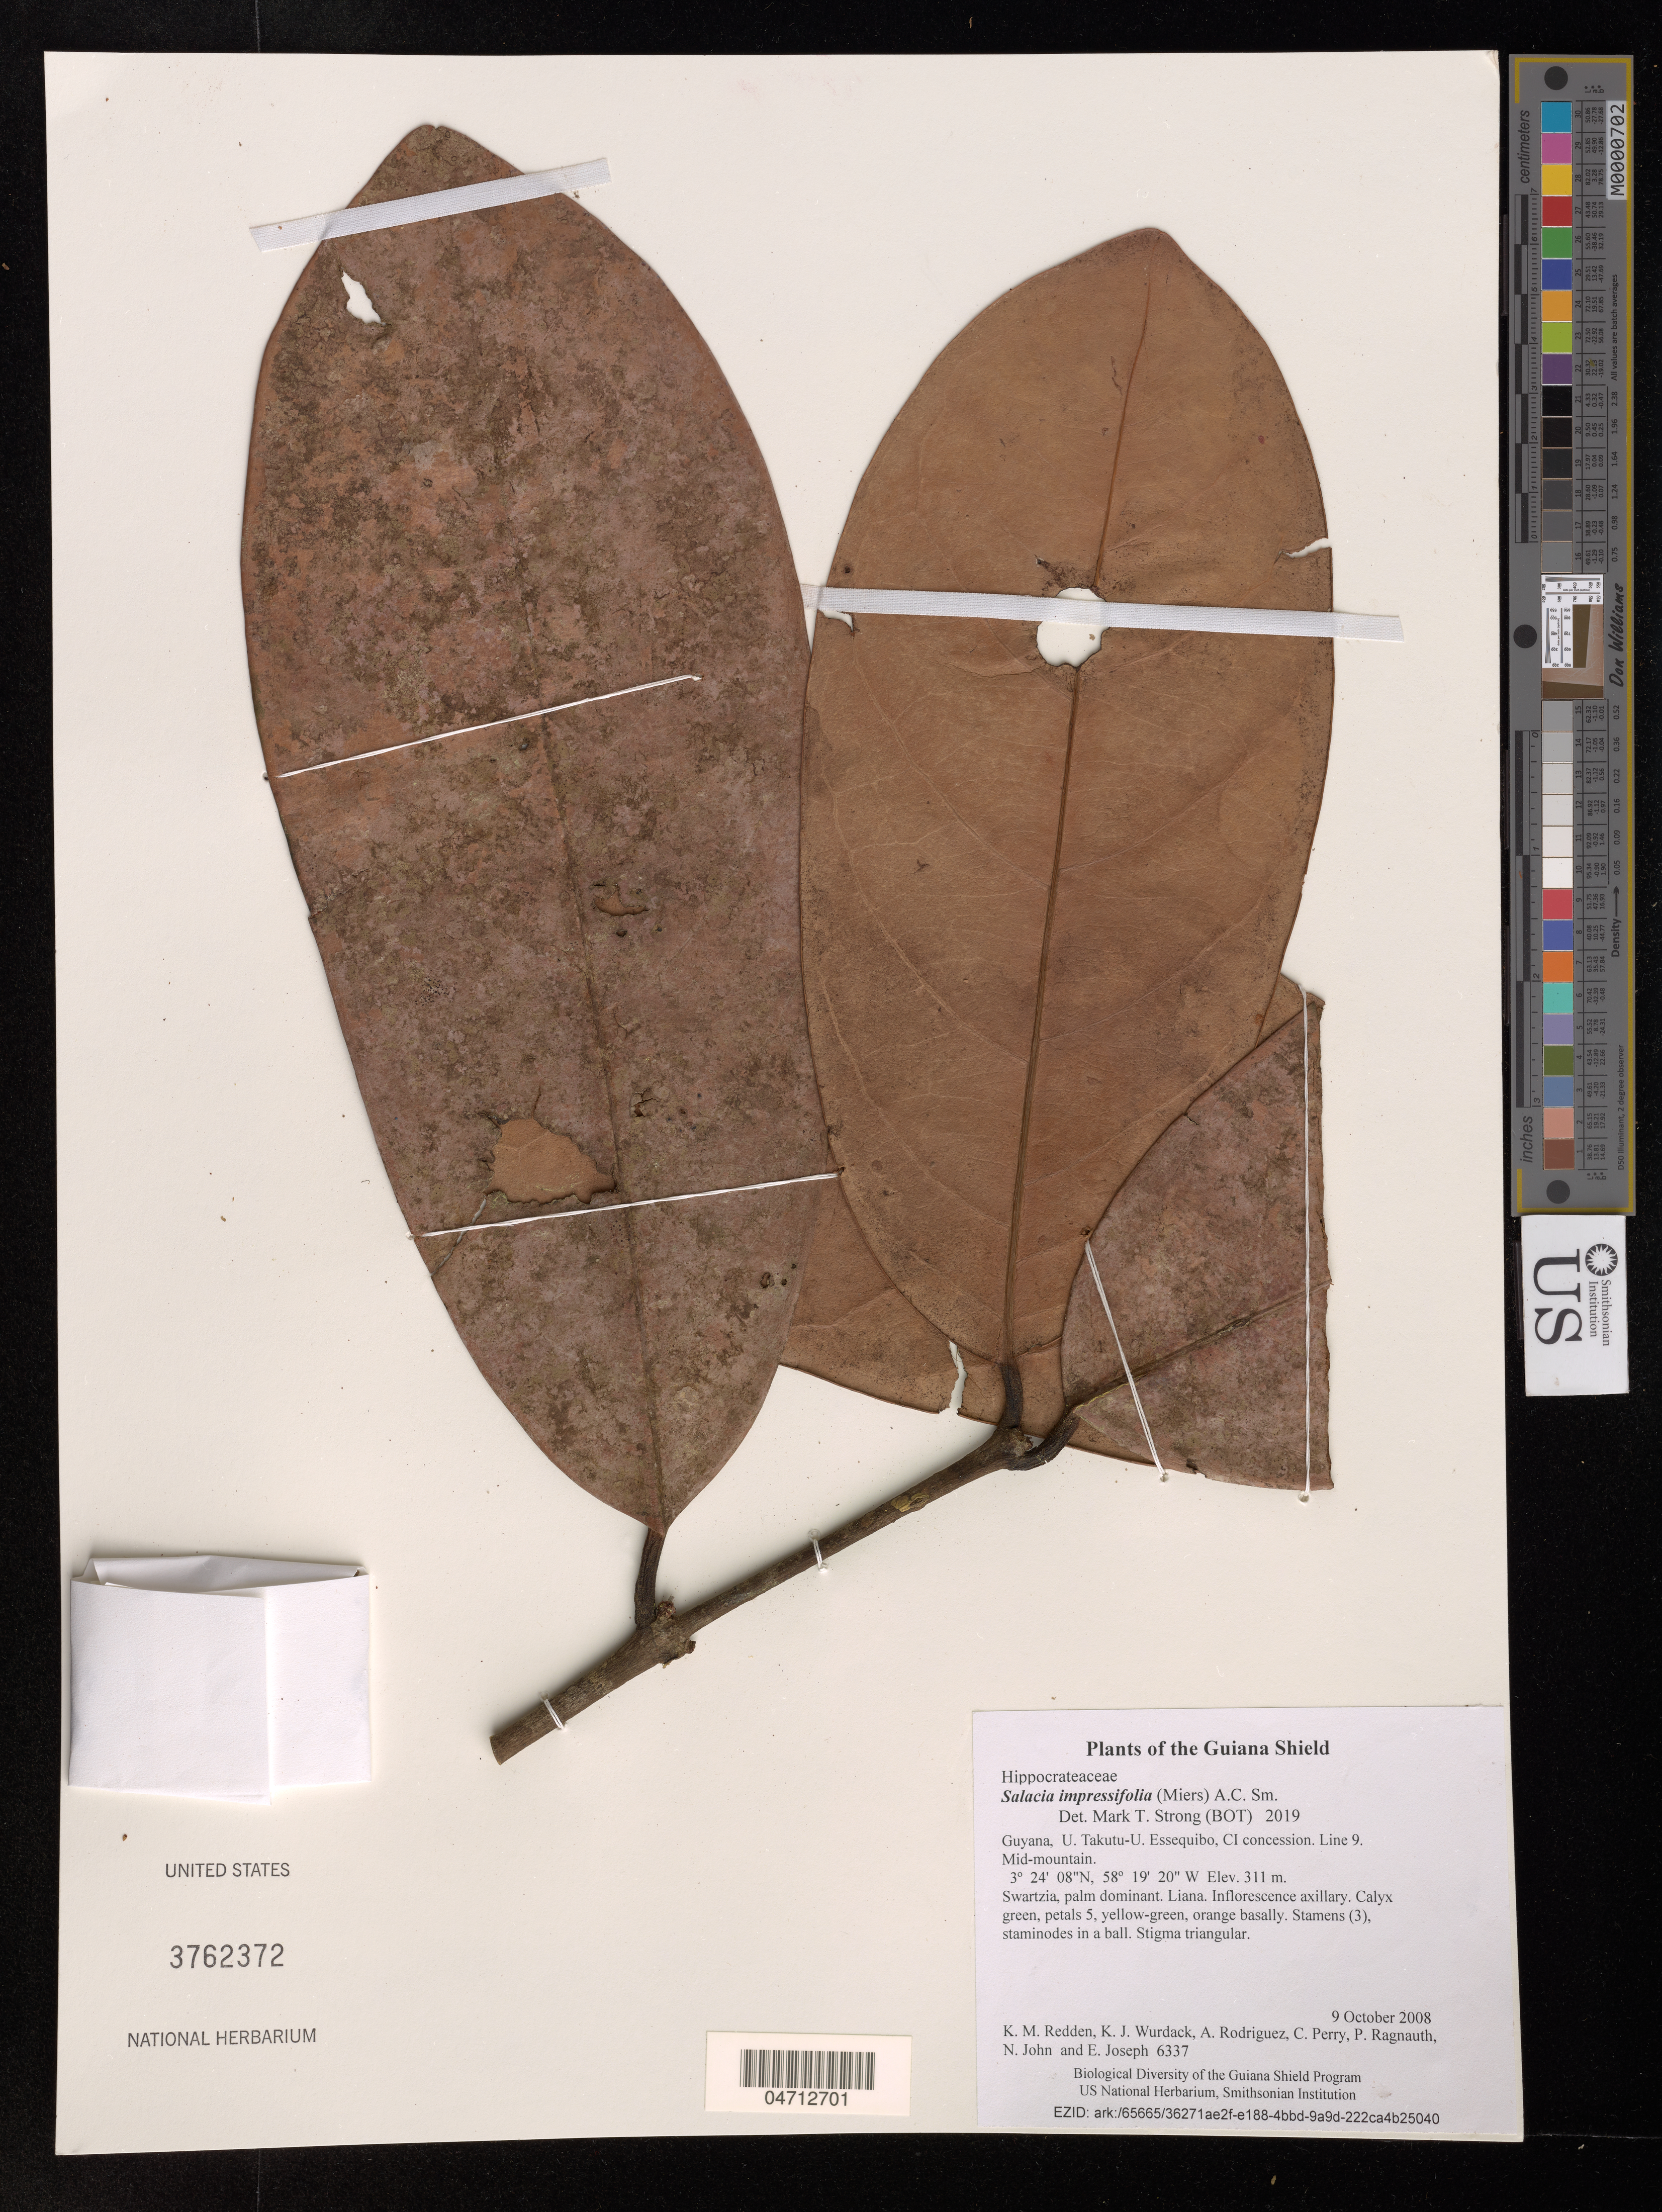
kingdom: Plantae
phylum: Tracheophyta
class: Magnoliopsida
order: Celastrales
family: Celastraceae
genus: Salacia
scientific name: Salacia impressifolia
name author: (Miers) A.C. Sm.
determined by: Strong, Mark T., (BOT), Smithsonian Institution - National Museum of Natural History (UNITED STATES)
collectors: K. M. Redden, K. Wurdack, A. Rodriguez, C. Perry, P. Ragnauth, N. John & E. Joseph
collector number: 6337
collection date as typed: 9 October 2008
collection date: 2008-10-09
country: Guyana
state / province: U. Takutu-U. Essequibo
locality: CI concession. Line 9. Mid-mountain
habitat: Swartzia, palm dominant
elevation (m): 311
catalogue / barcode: US 3762372